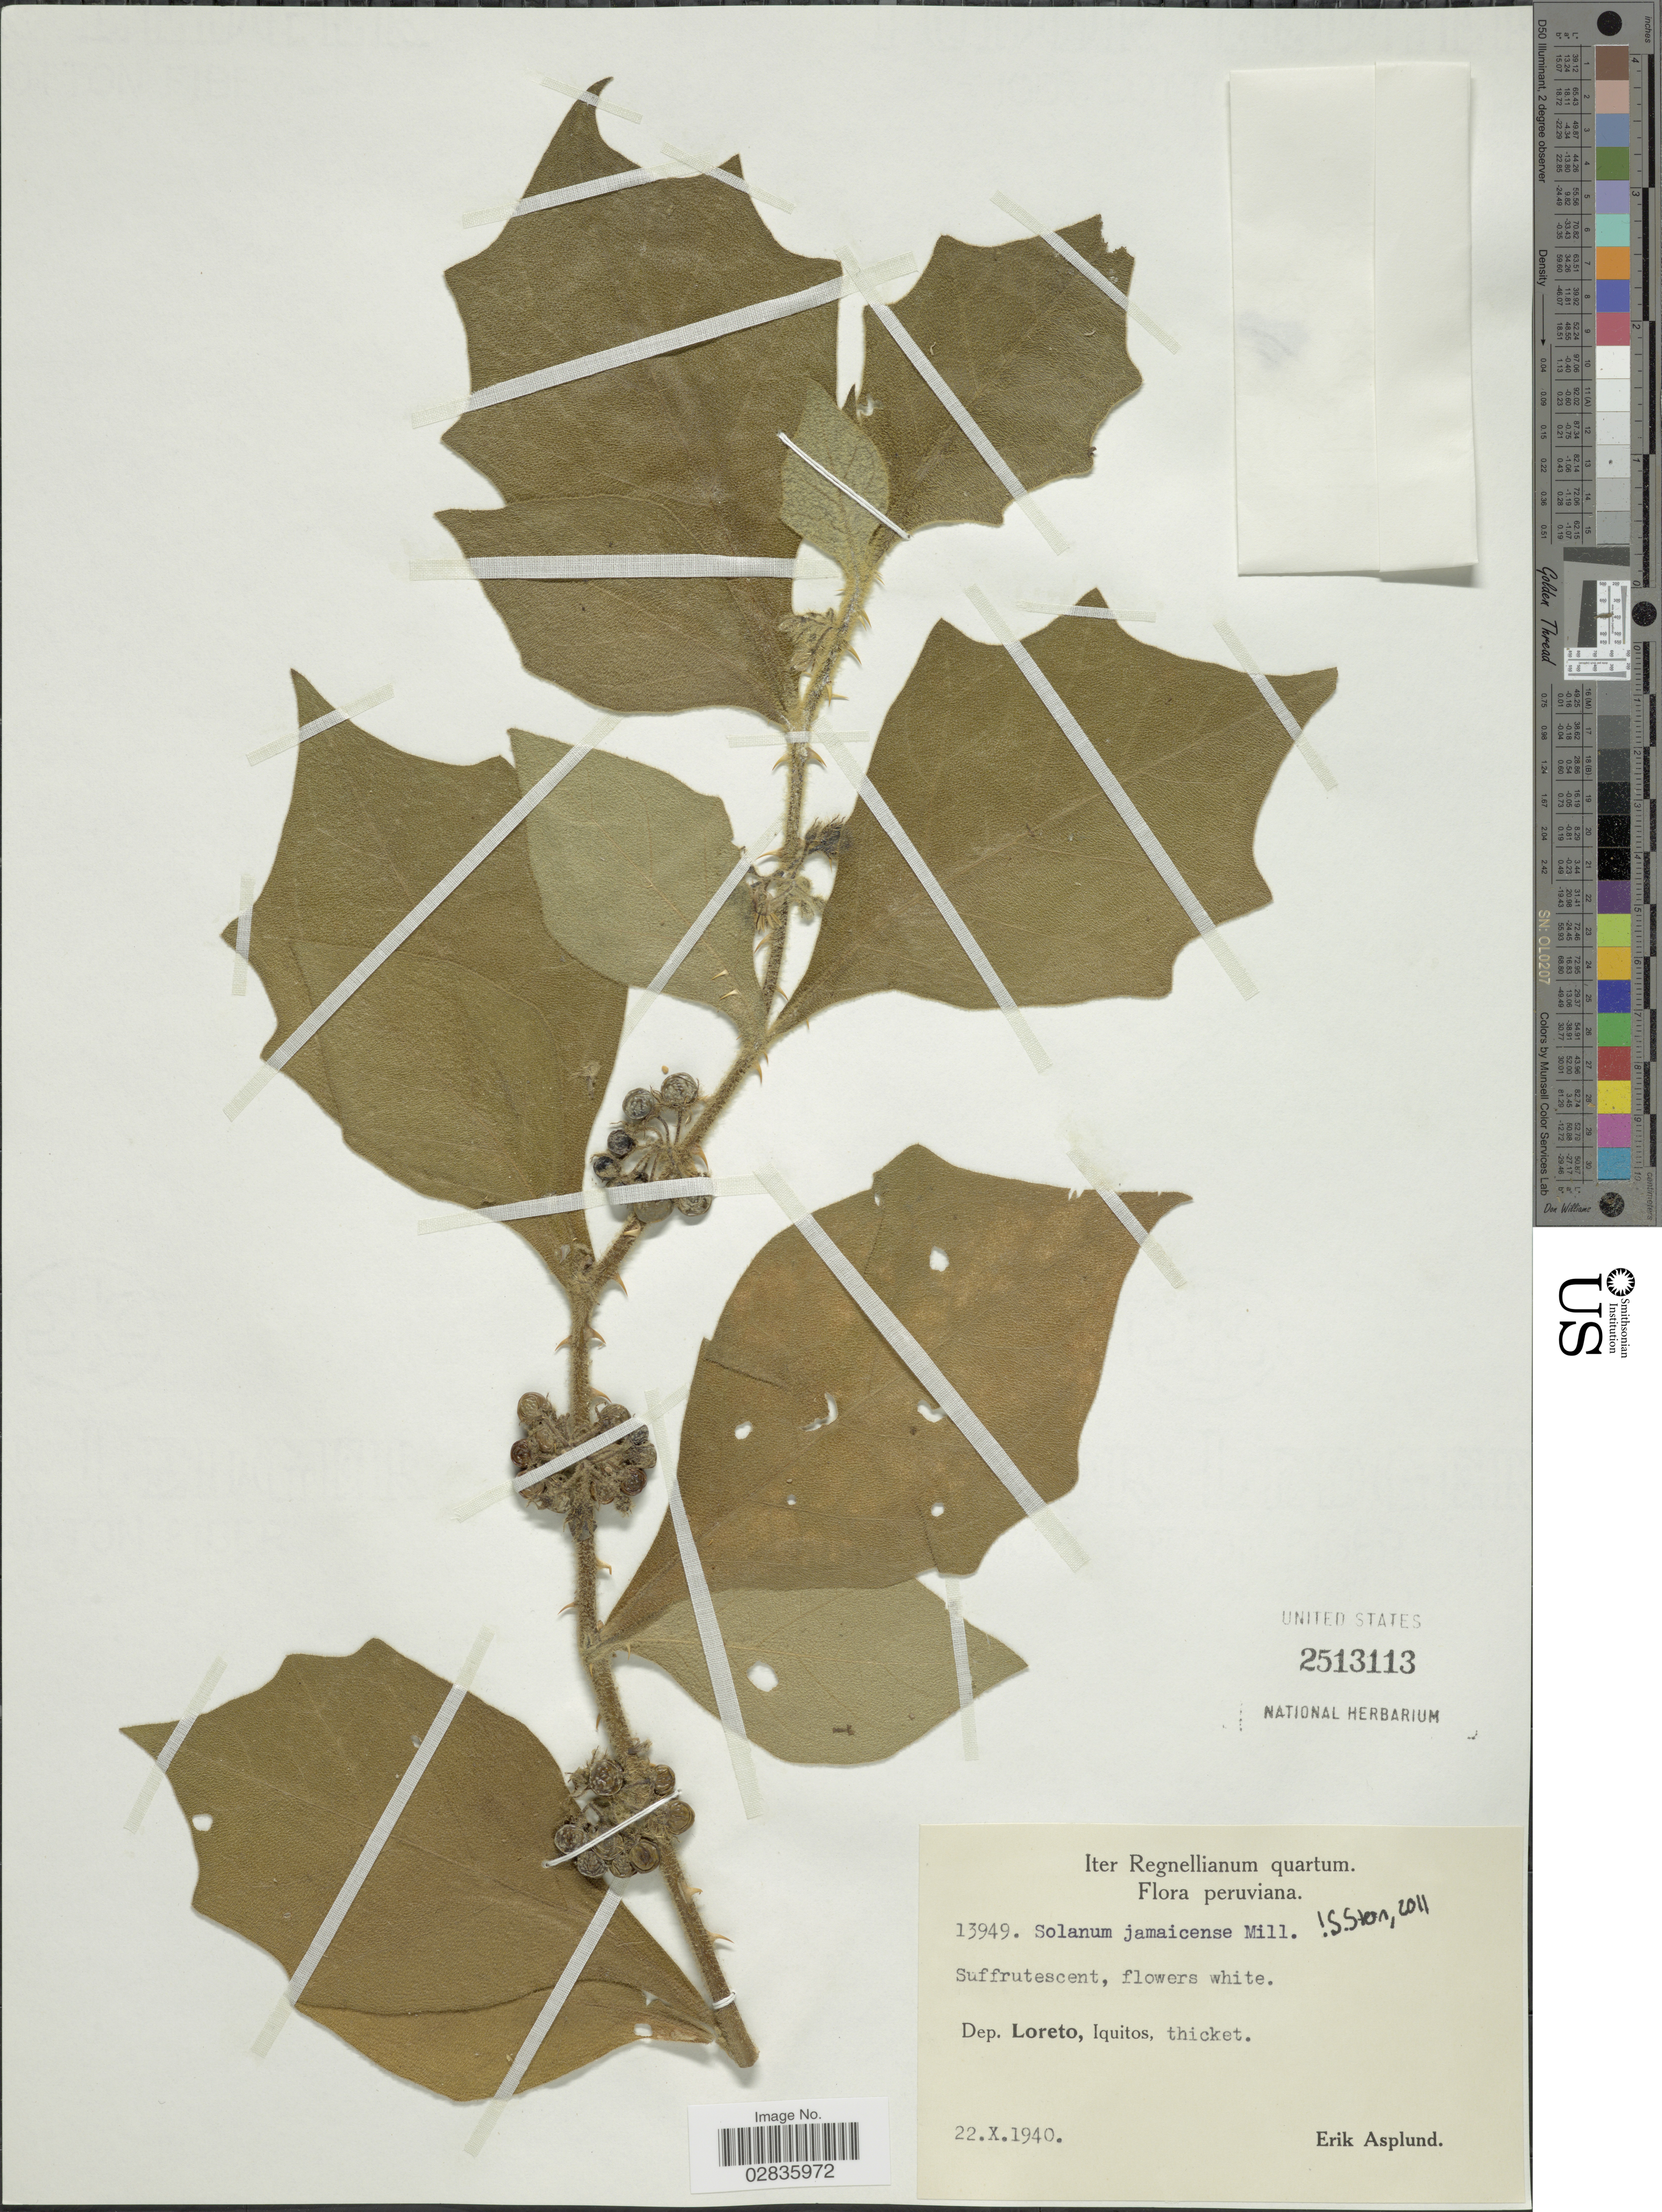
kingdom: Plantae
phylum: Tracheophyta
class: Magnoliopsida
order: Solanales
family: Solanaceae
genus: Solanum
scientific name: Solanum jamaicense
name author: Mill.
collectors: E. Asplund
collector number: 13949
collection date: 1940-10-22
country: Peru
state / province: Loreto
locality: Dep. Loreto, Iquitos.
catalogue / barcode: US 2513113